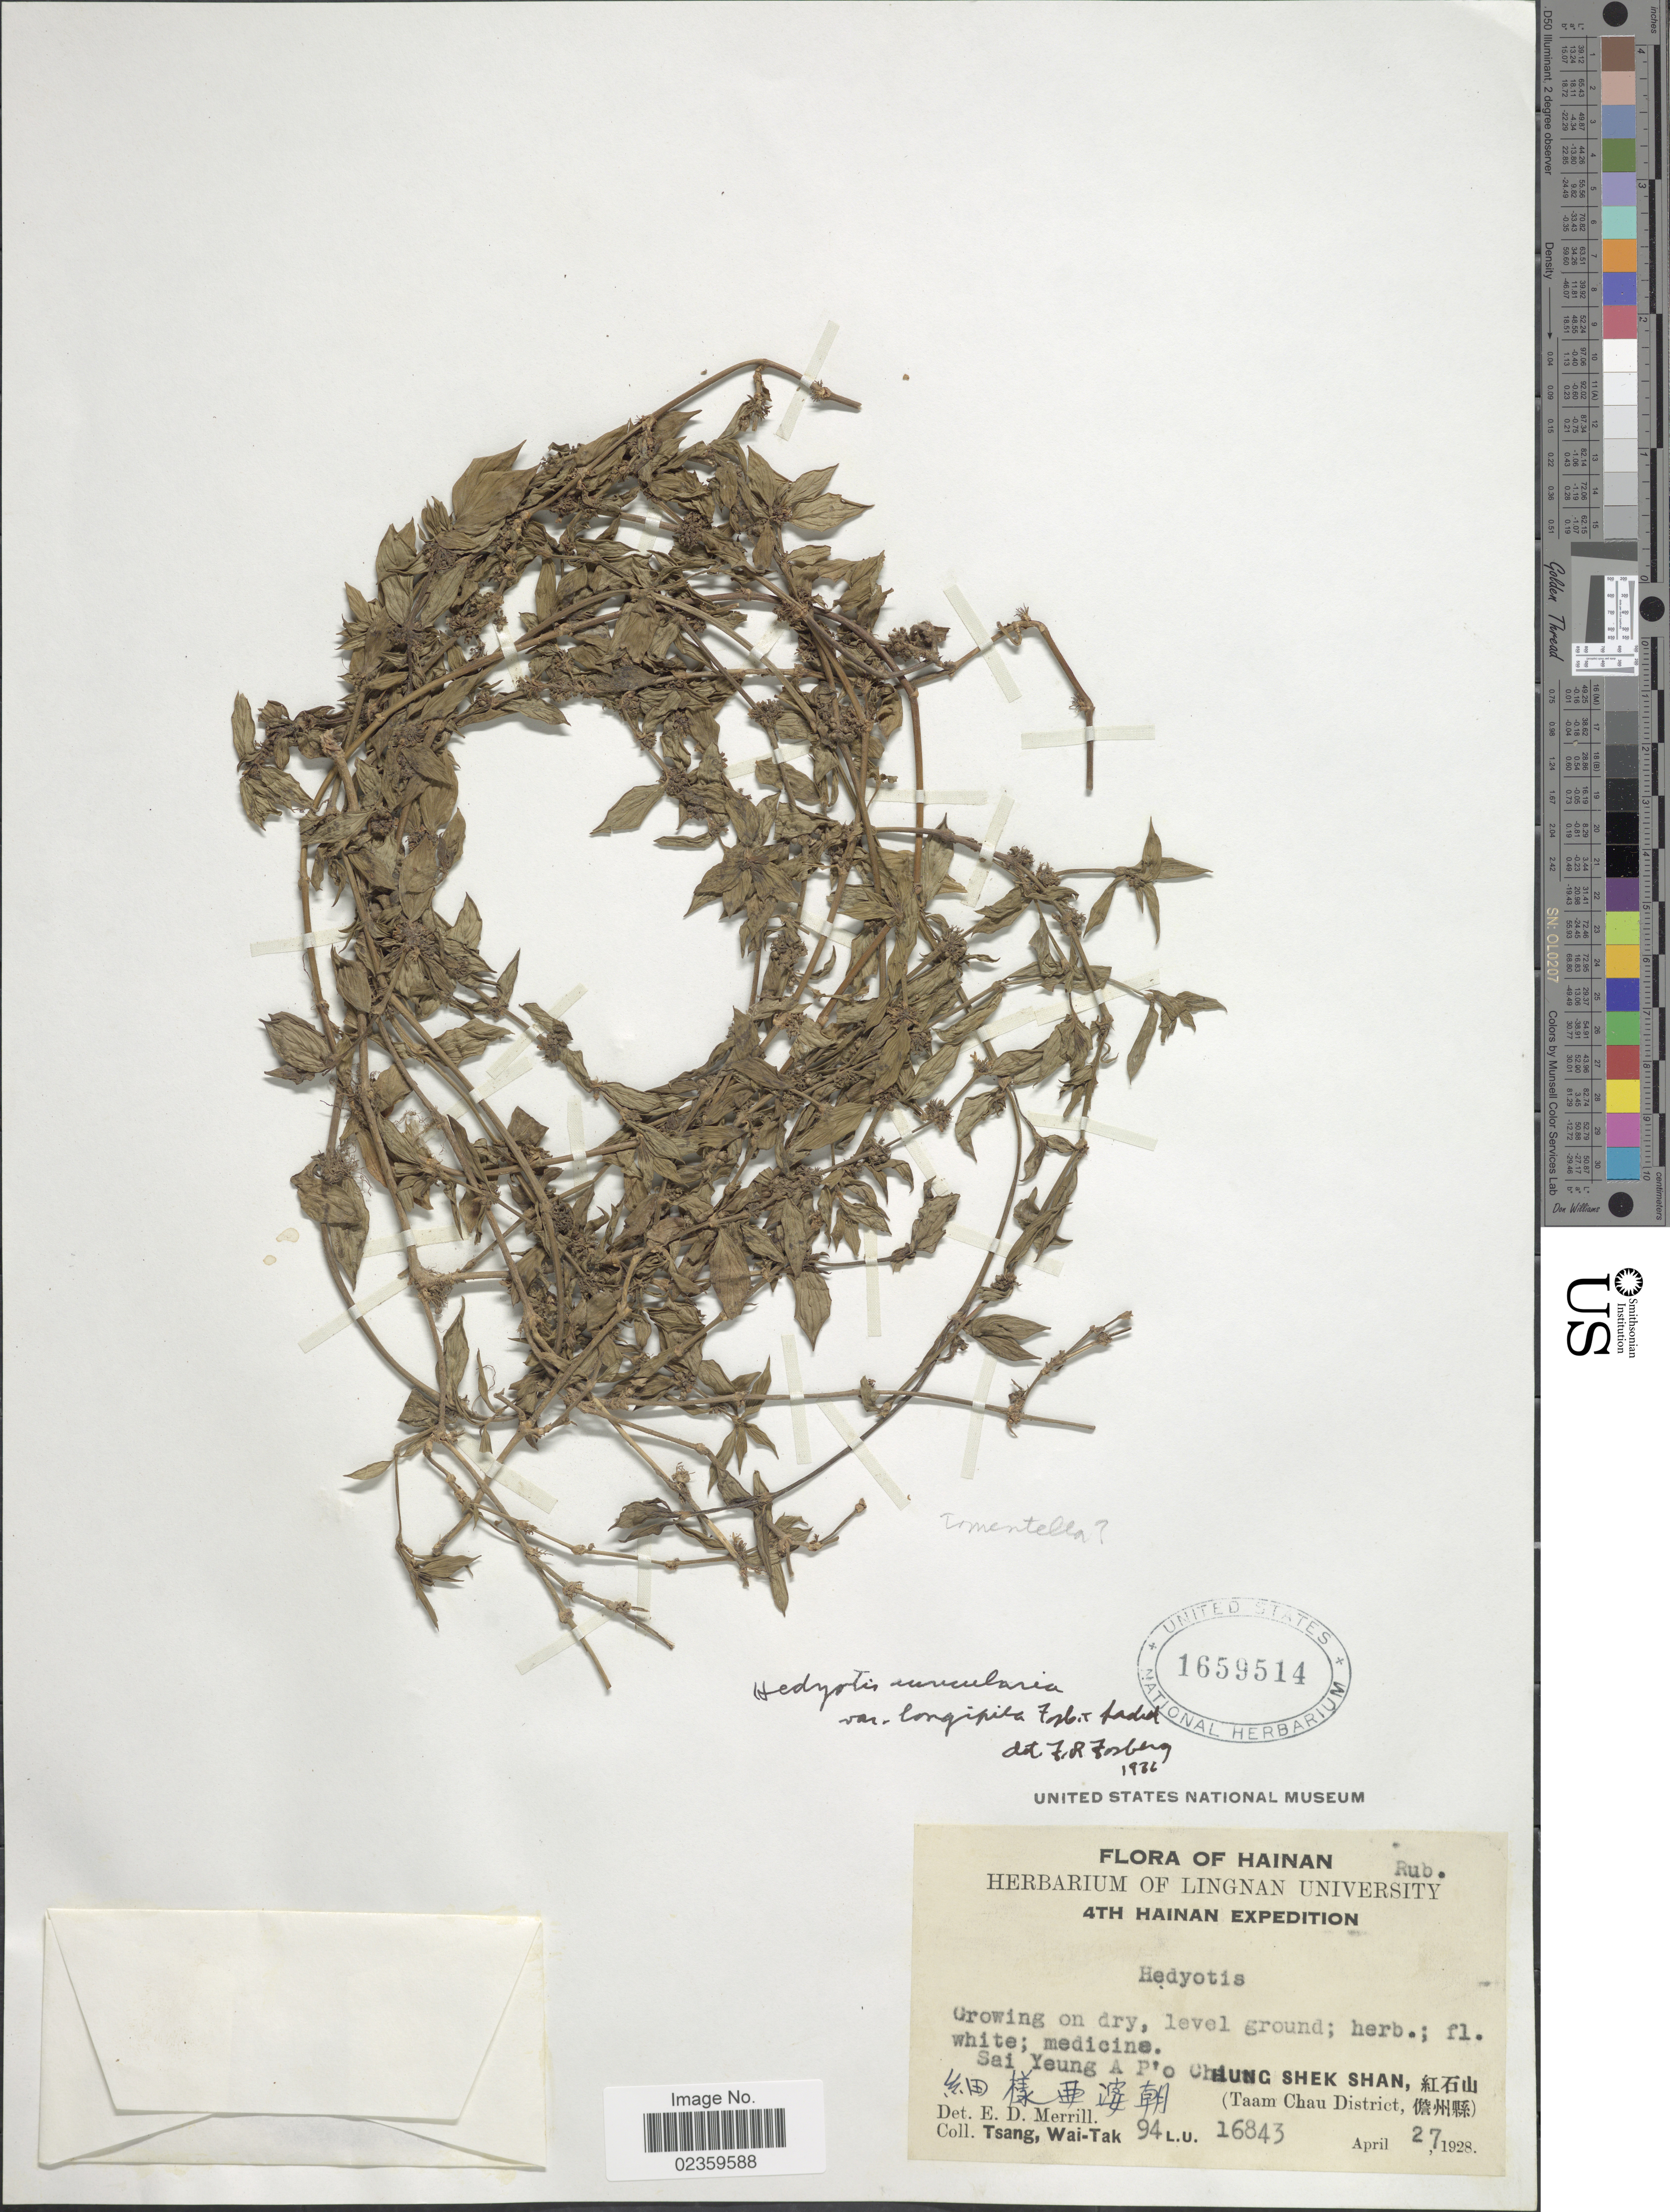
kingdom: Plantae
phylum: Tracheophyta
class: Magnoliopsida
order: Gentianales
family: Rubiaceae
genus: Exallage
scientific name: Exallage auricularia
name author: (L.) Bremek.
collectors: W. T. Tsang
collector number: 94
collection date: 1928-04-27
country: China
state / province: Hainan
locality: Sai Yeung A P'o Chi. Hung Shek Shan. (Taam Chau District)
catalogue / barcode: US 1659514